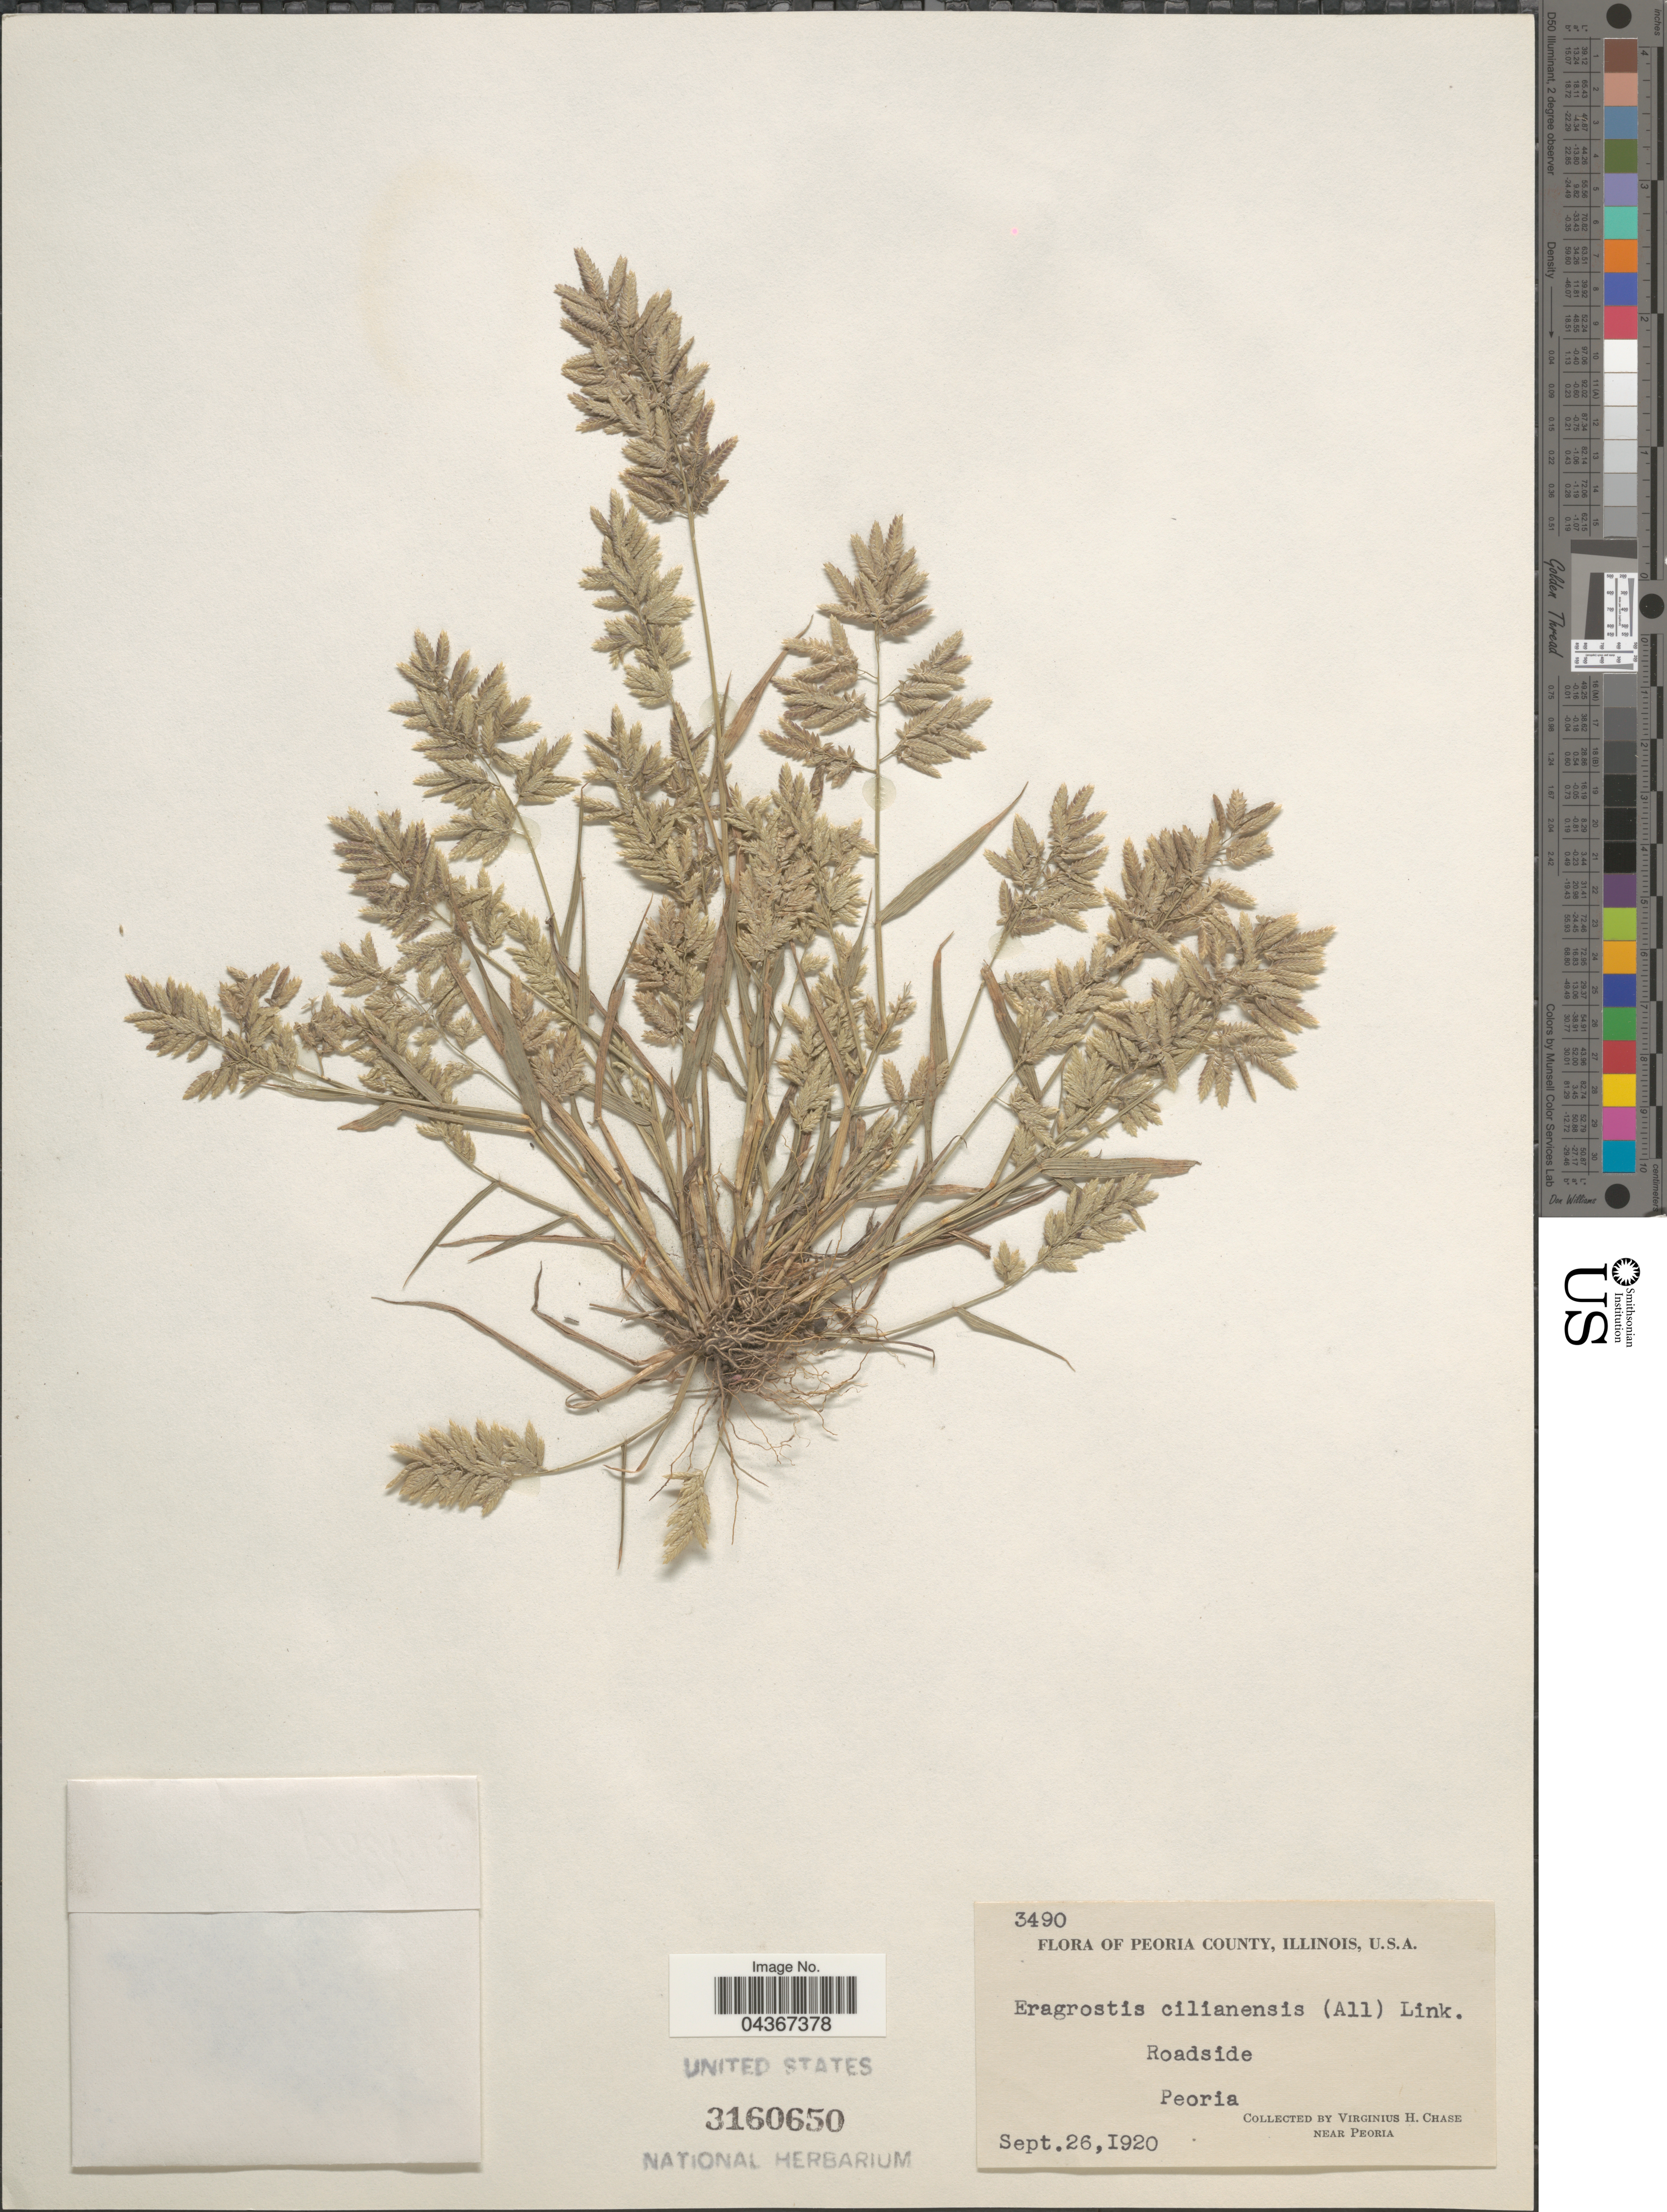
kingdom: Plantae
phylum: Tracheophyta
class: Liliopsida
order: Poales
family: Poaceae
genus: Eragrostis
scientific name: Eragrostis cilianensis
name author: (Bellardi) Vignolo ex Janch.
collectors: V. H. Chase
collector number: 3490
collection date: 1920-09-26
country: United States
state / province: Illinois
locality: Peoria County. Roadside. Peoria.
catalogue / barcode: US 3160650